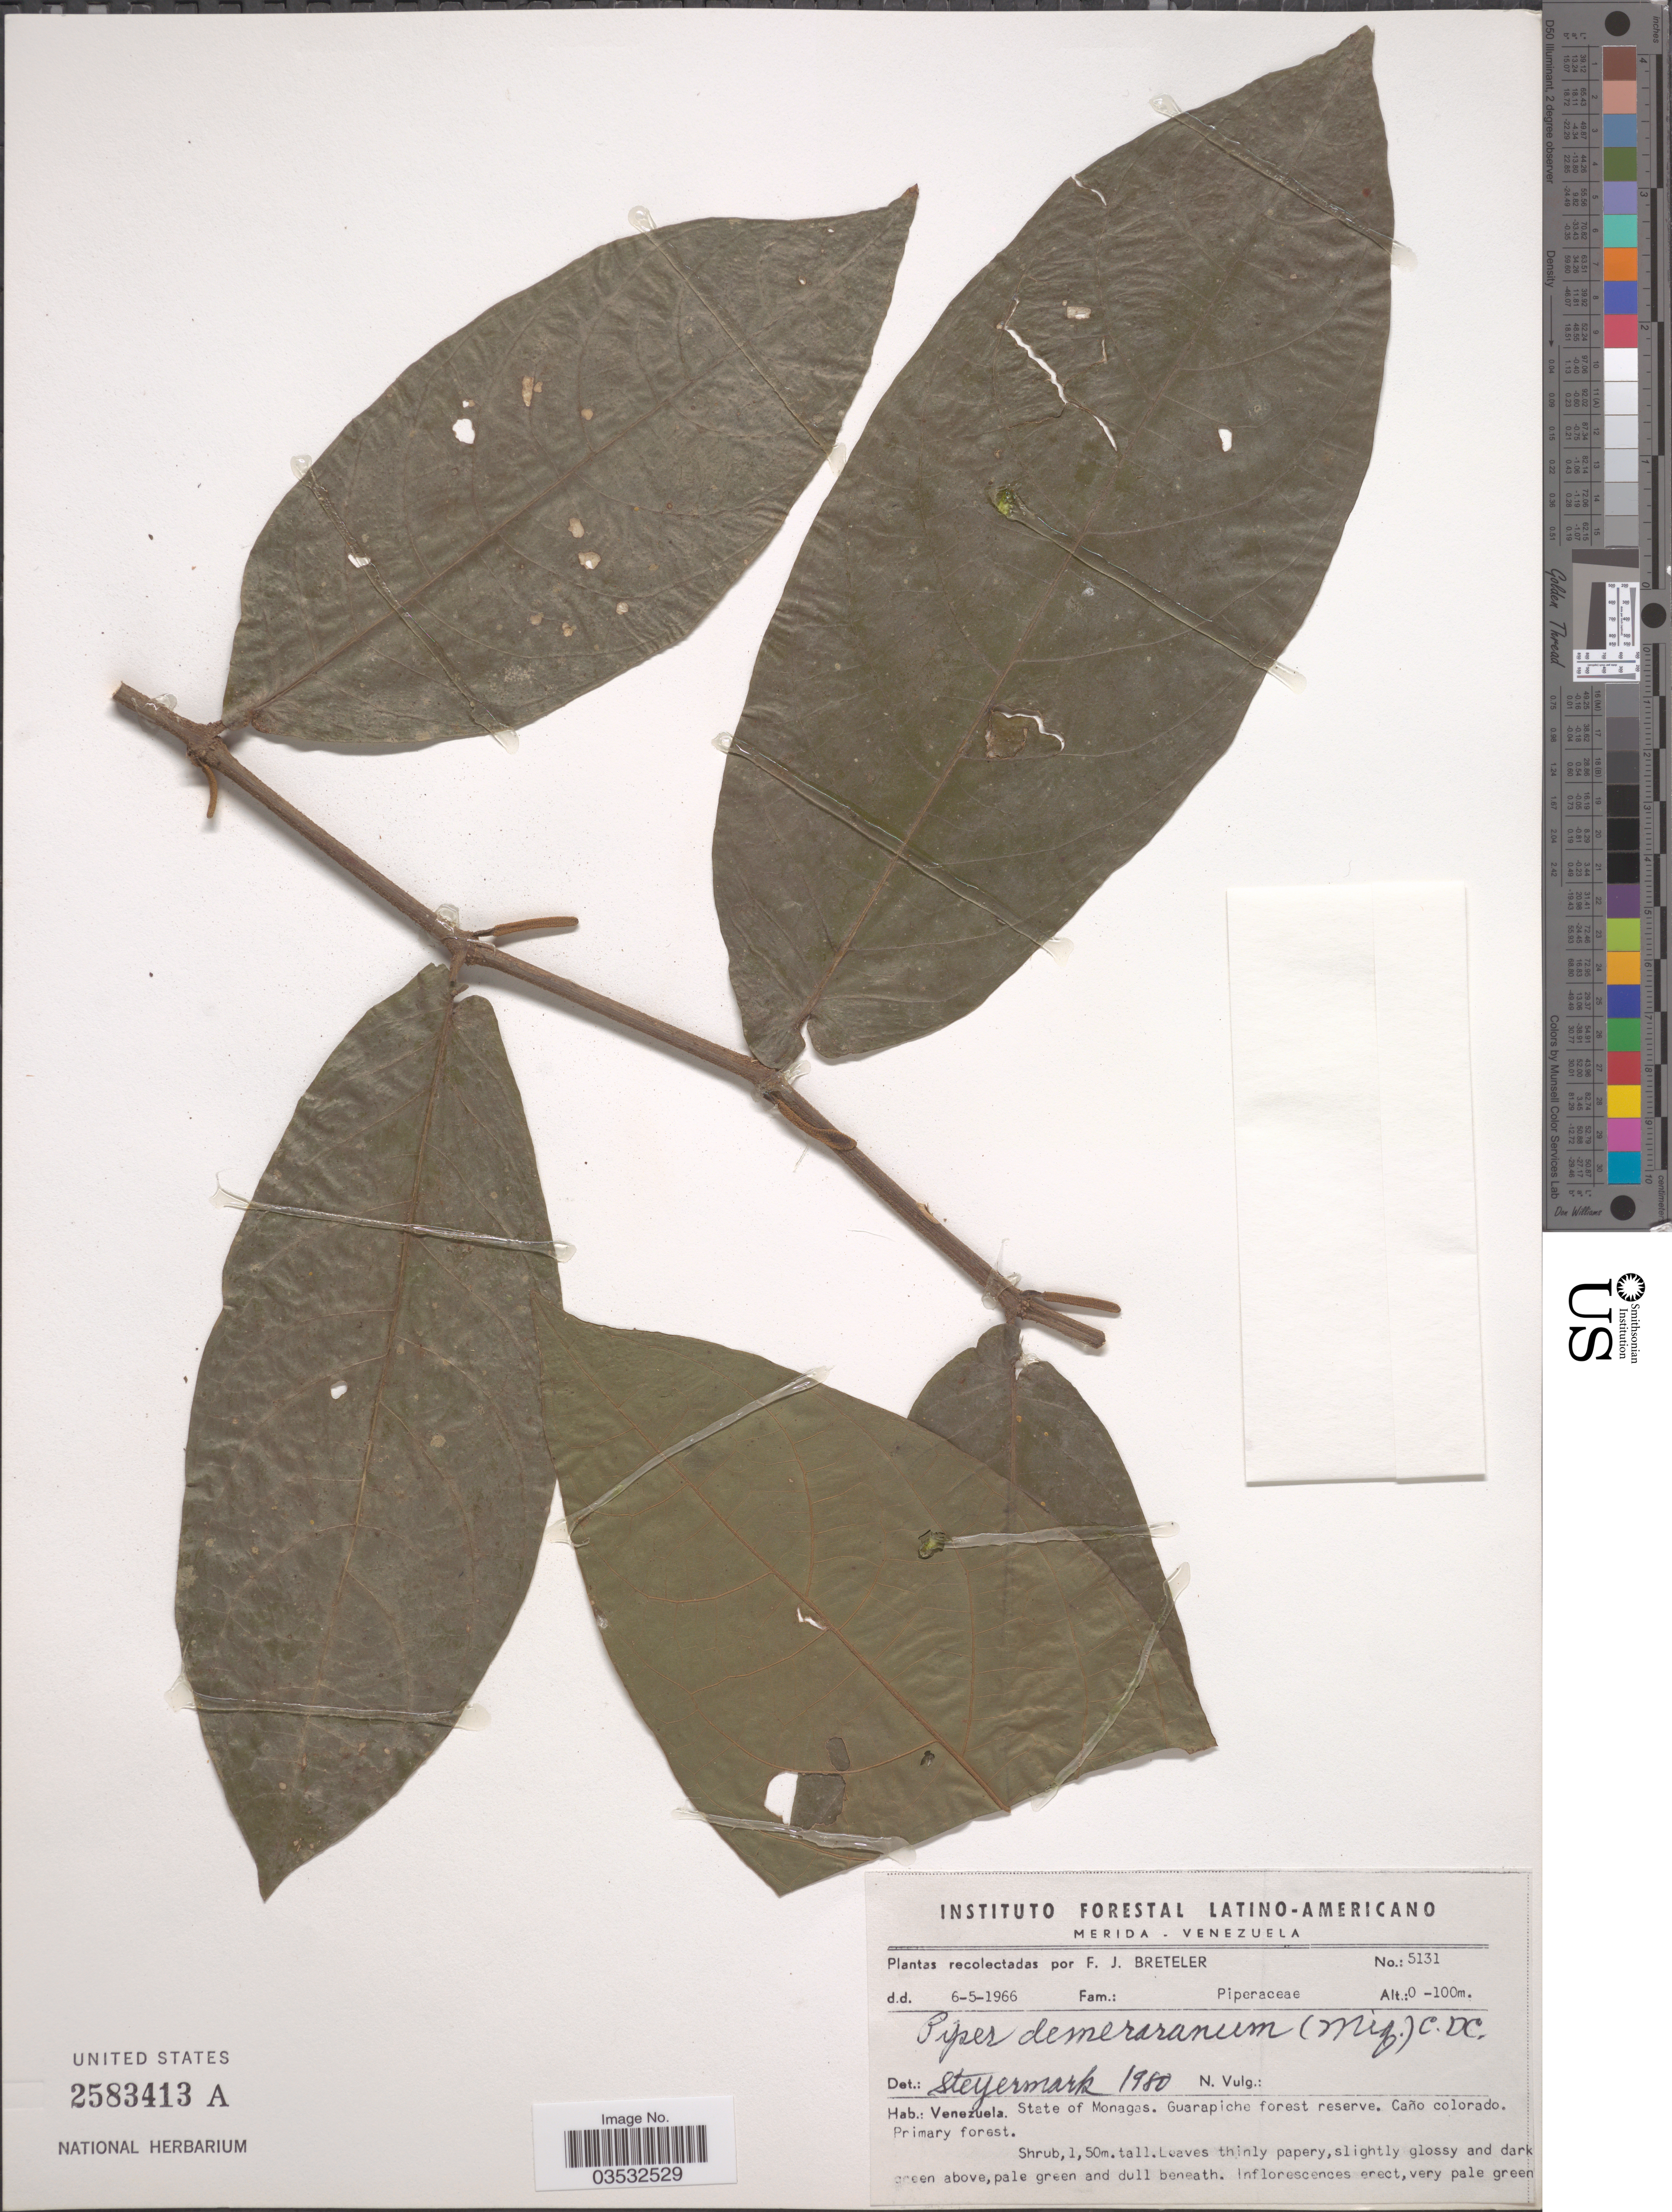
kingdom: Plantae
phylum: Tracheophyta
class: Magnoliopsida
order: Piperales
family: Piperaceae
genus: Piper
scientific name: Piper demeraranum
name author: (Miq.) C. DC.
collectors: F. J. Breteler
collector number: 5131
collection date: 1966-05-06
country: Venezuela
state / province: Monagas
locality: Guarapiche forest reserve. Caño colorado. Primary forest.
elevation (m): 0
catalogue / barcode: US 2583413A